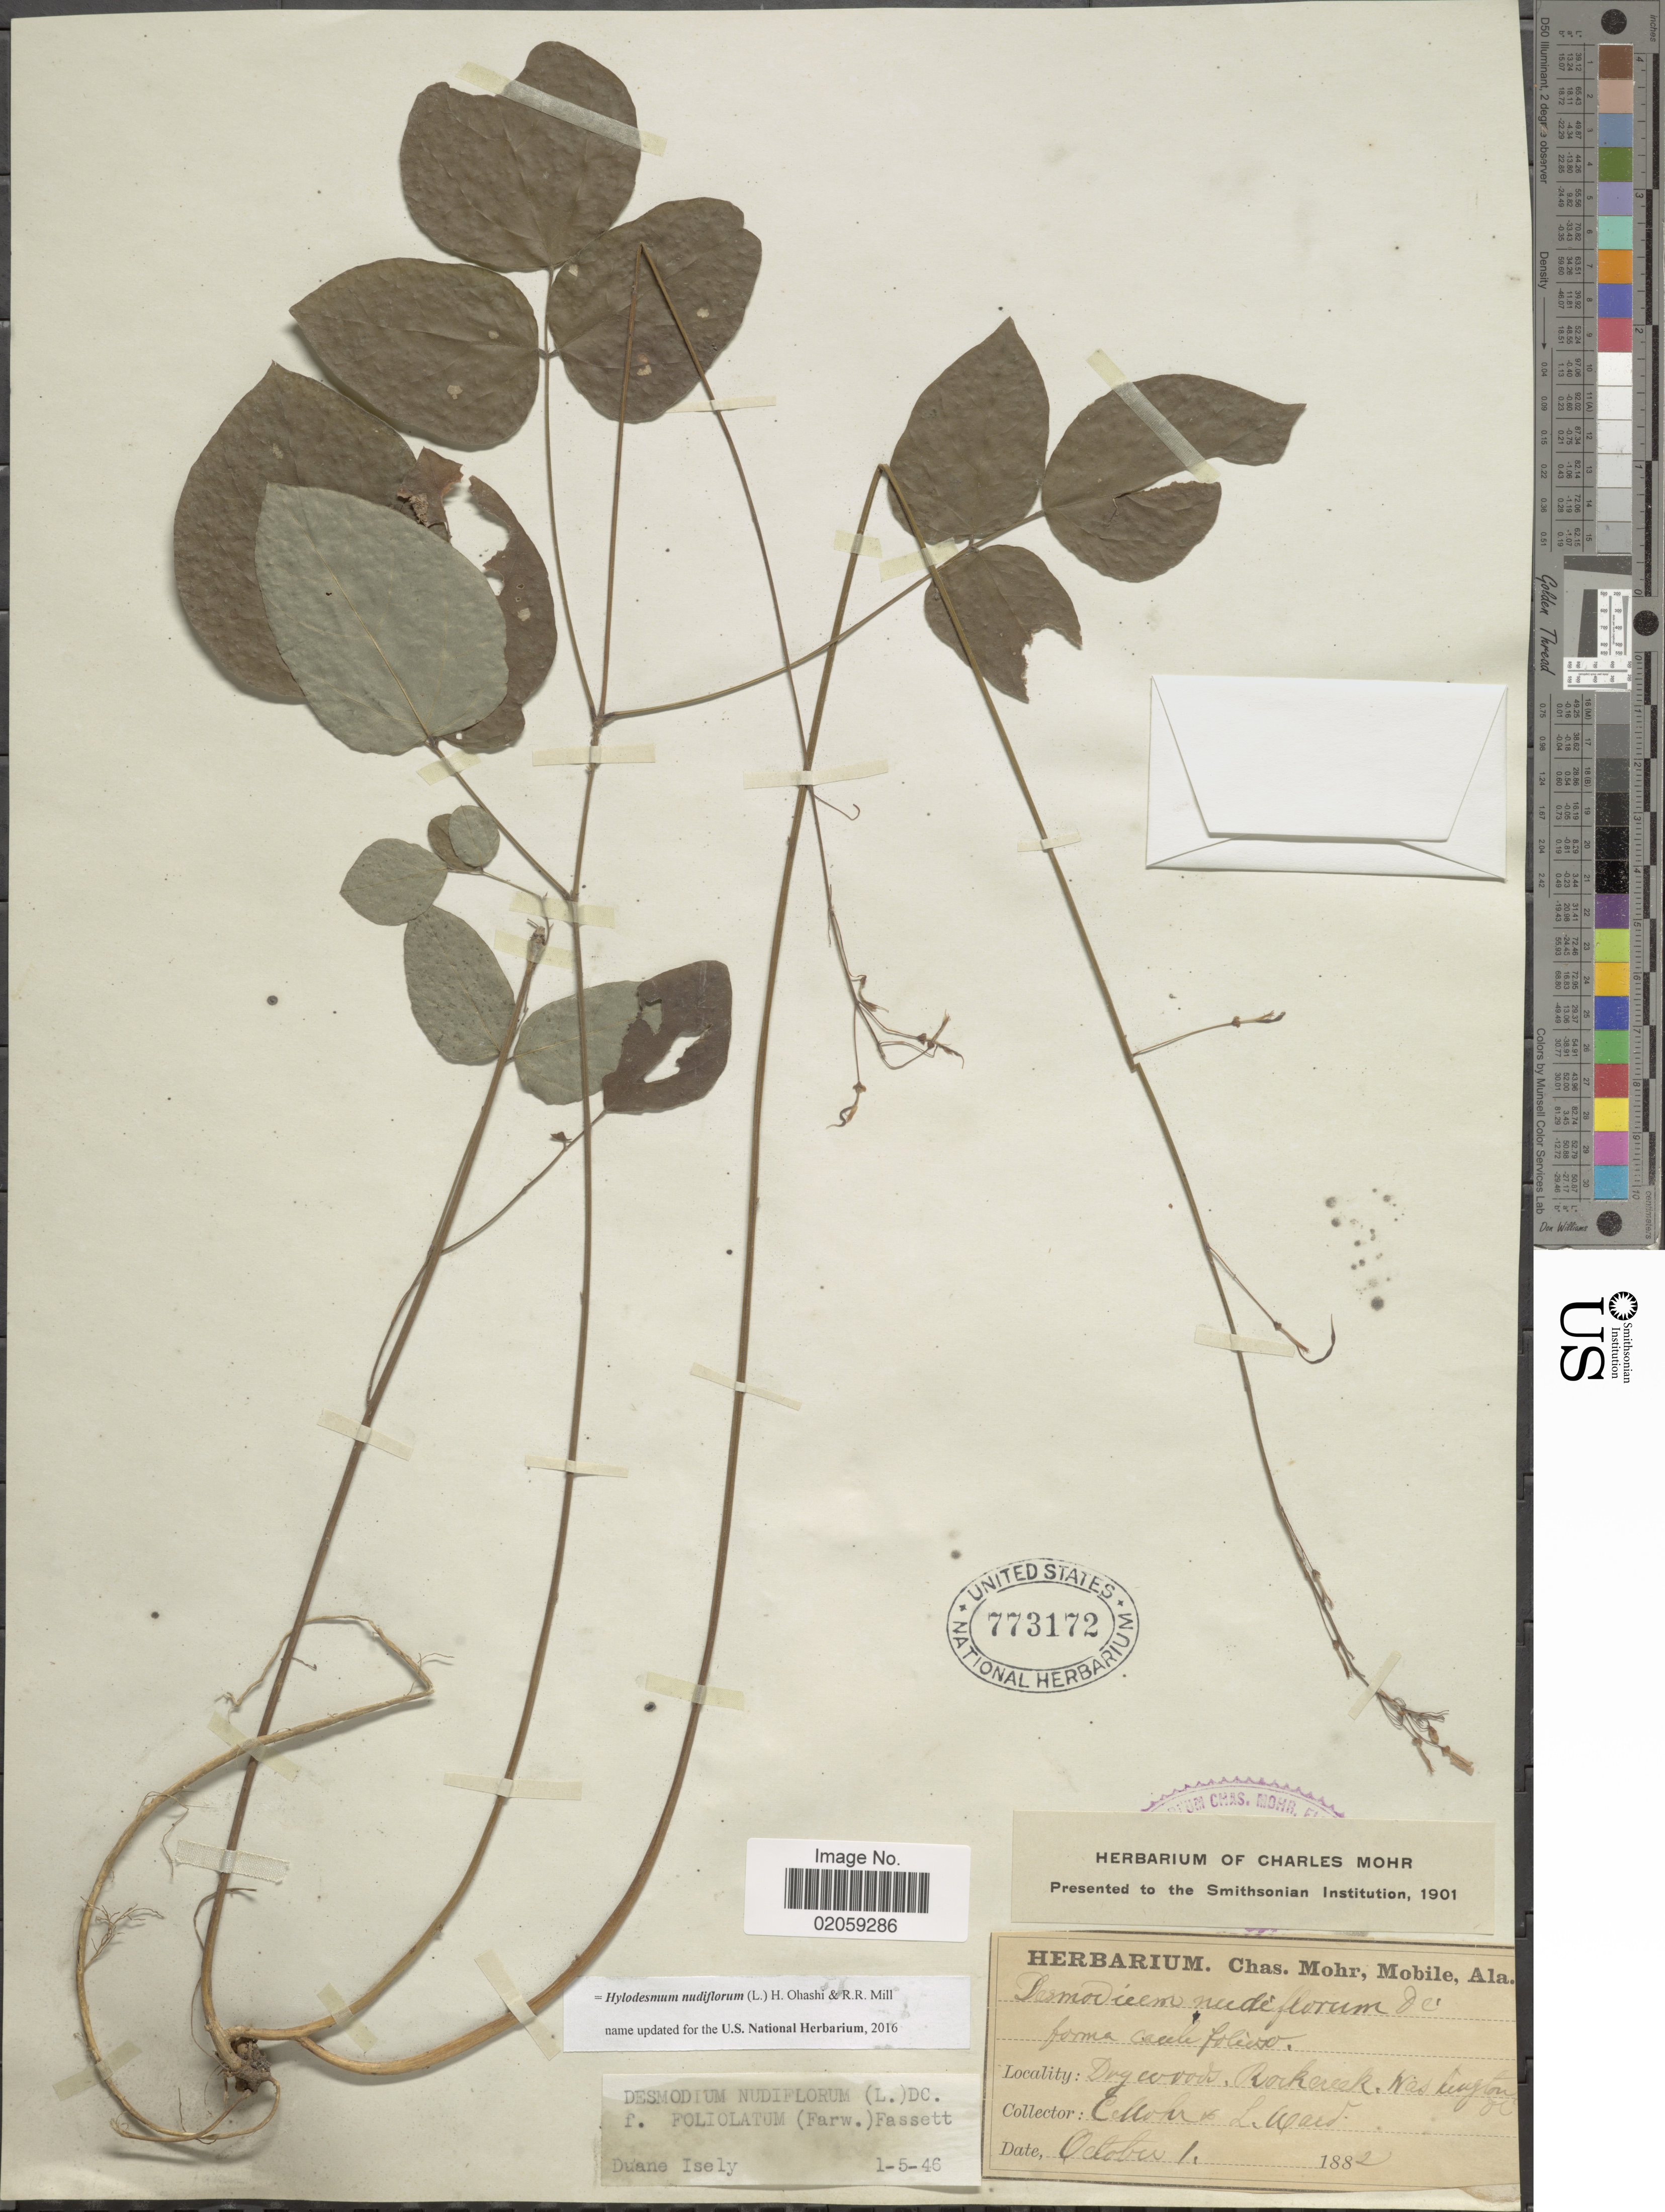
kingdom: Plantae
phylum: Tracheophyta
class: Magnoliopsida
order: Fabales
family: Fabaceae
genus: Hylodesmum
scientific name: Hylodesmum nudiflorum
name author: (L.) H. Ohashi & R.R. Mill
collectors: C. T. Mohr & L. Ward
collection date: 1882-10-01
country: United States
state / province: District of Columbia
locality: Rock creek, Washington D.C.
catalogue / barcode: US 773172